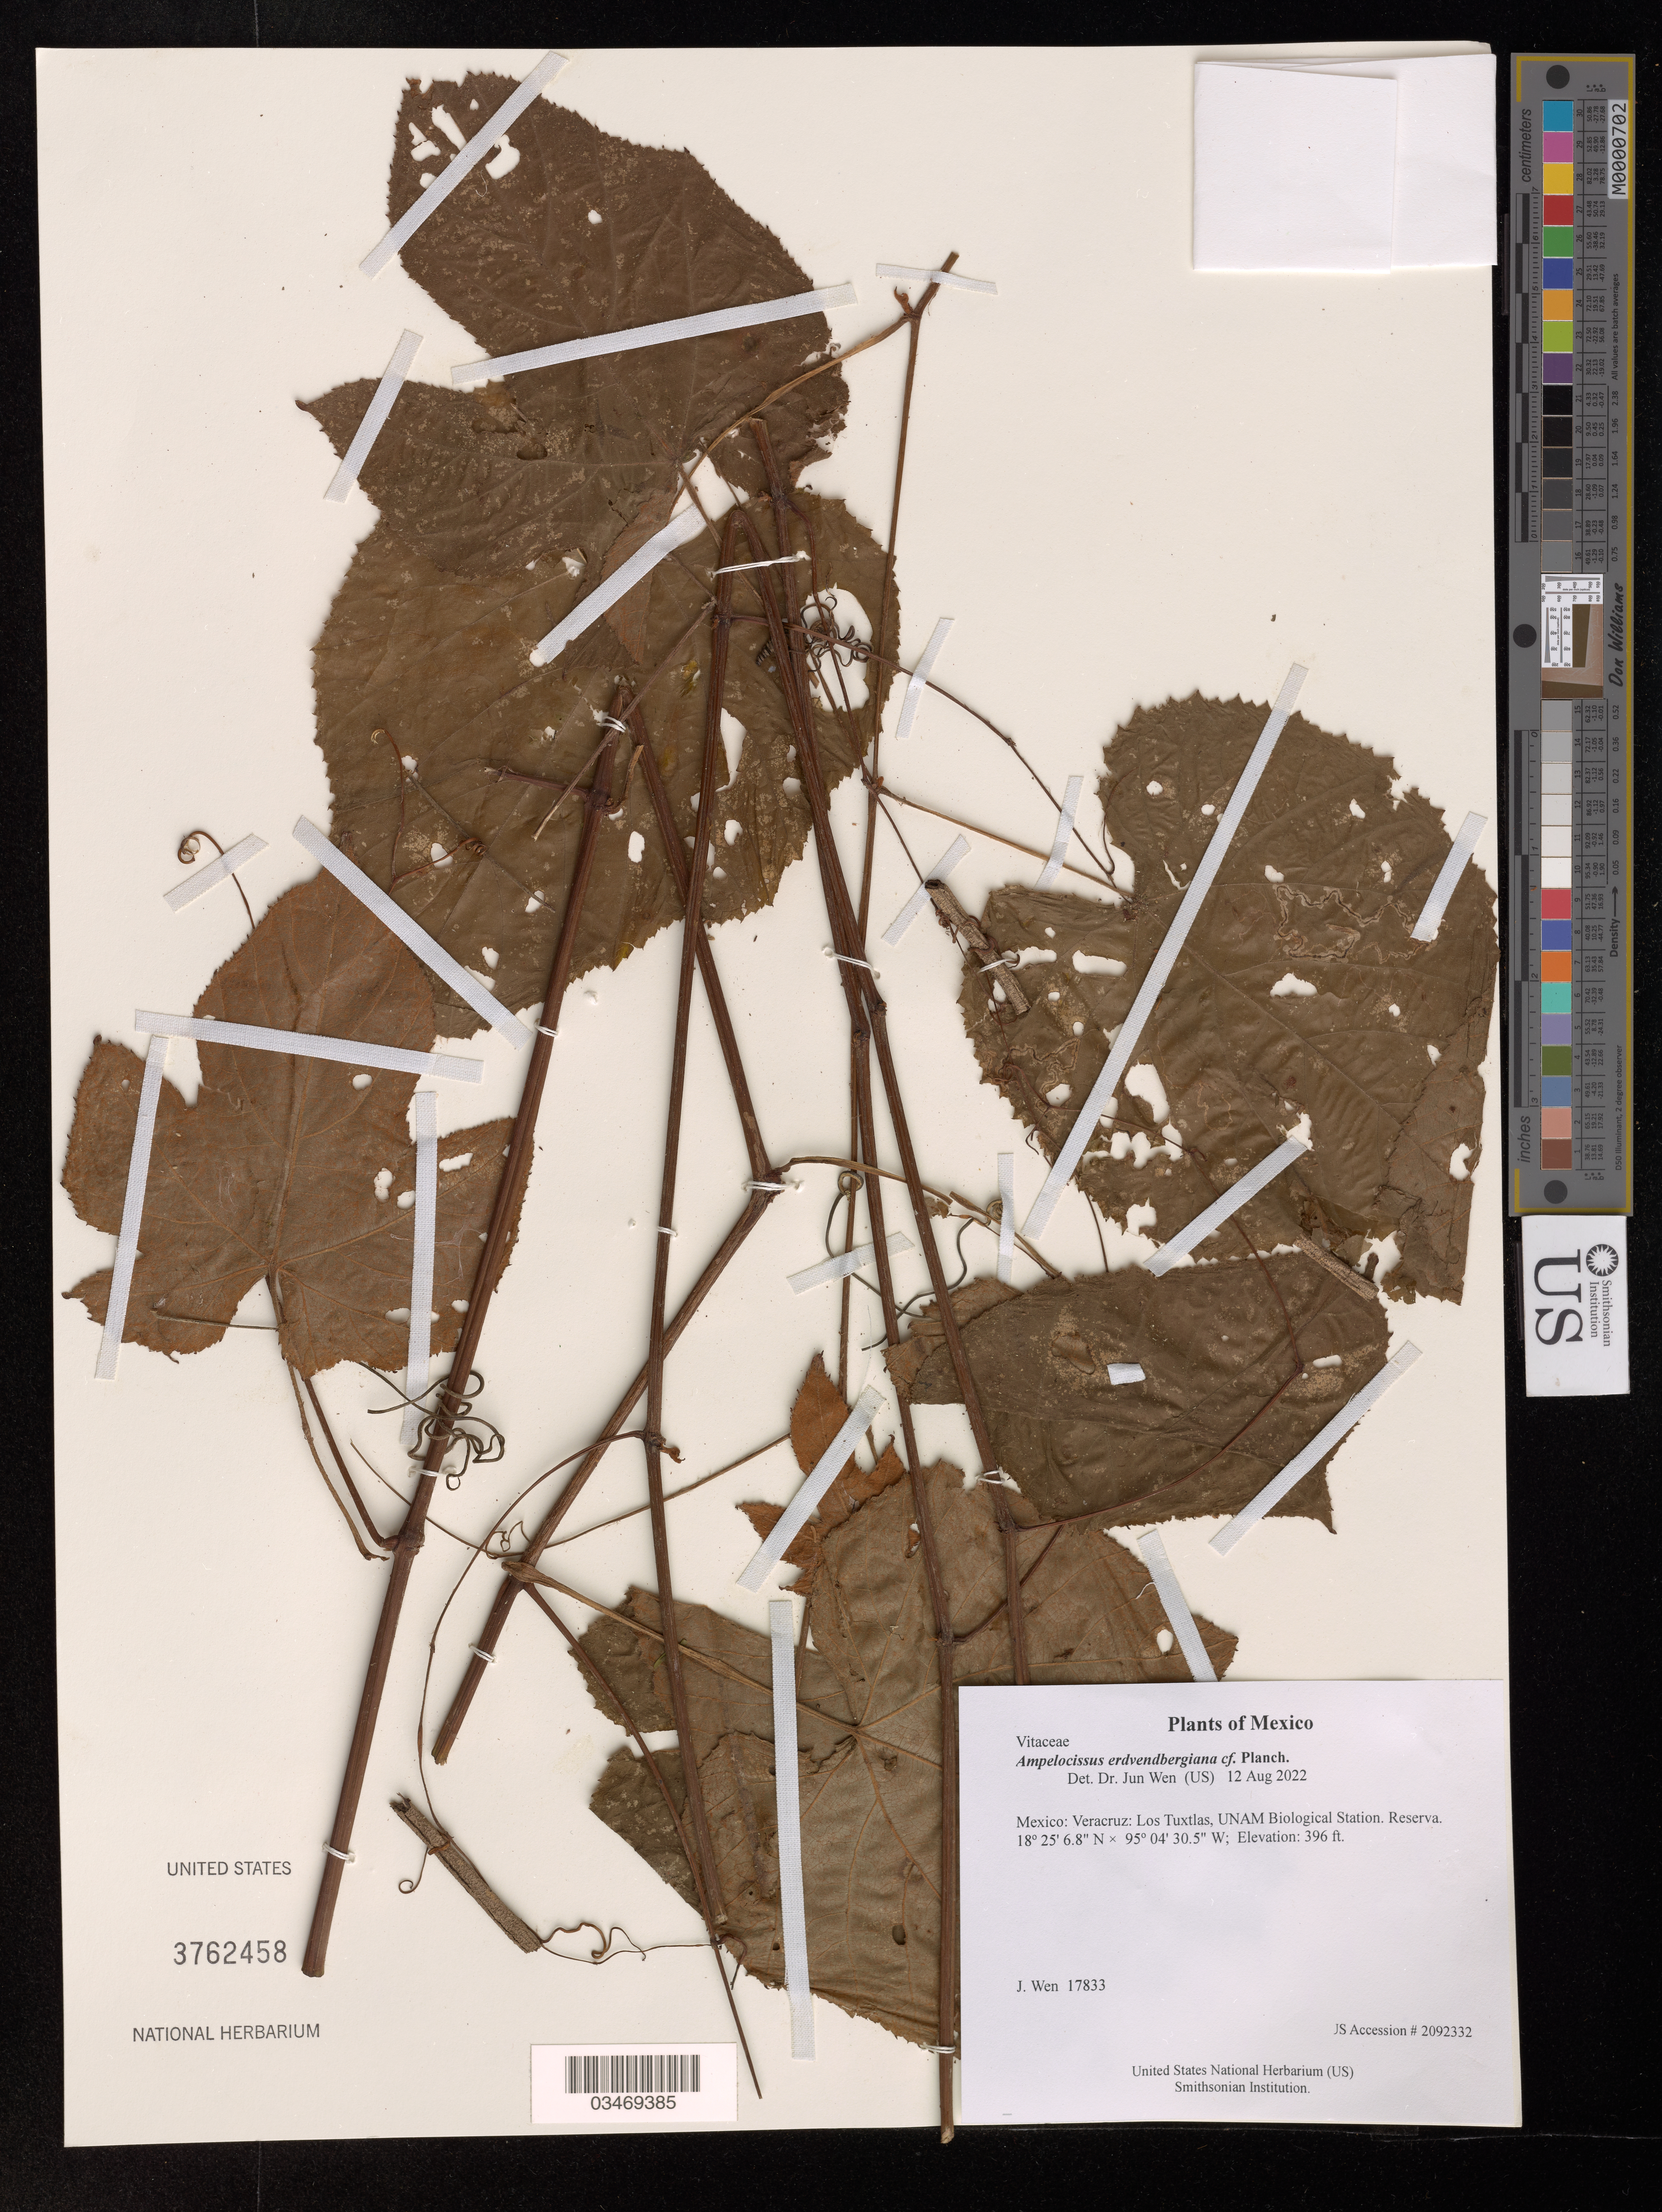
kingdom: Plantae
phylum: Tracheophyta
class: Magnoliopsida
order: Vitales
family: Vitaceae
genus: Ampelocissus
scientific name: Ampelocissus erdvendbergiana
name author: Planch.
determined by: Wen, Jun, (BOT), Smithsonian Institution - National Museum of Natural History (UNITED STATES)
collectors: J. Wen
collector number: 17833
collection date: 2022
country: Mexico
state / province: Veracruz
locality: Los Tuxtlas, UNAM Biological Station. Reserva.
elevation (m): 121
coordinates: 18 25.114 N, 95 04.508 W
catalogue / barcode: US 3762458